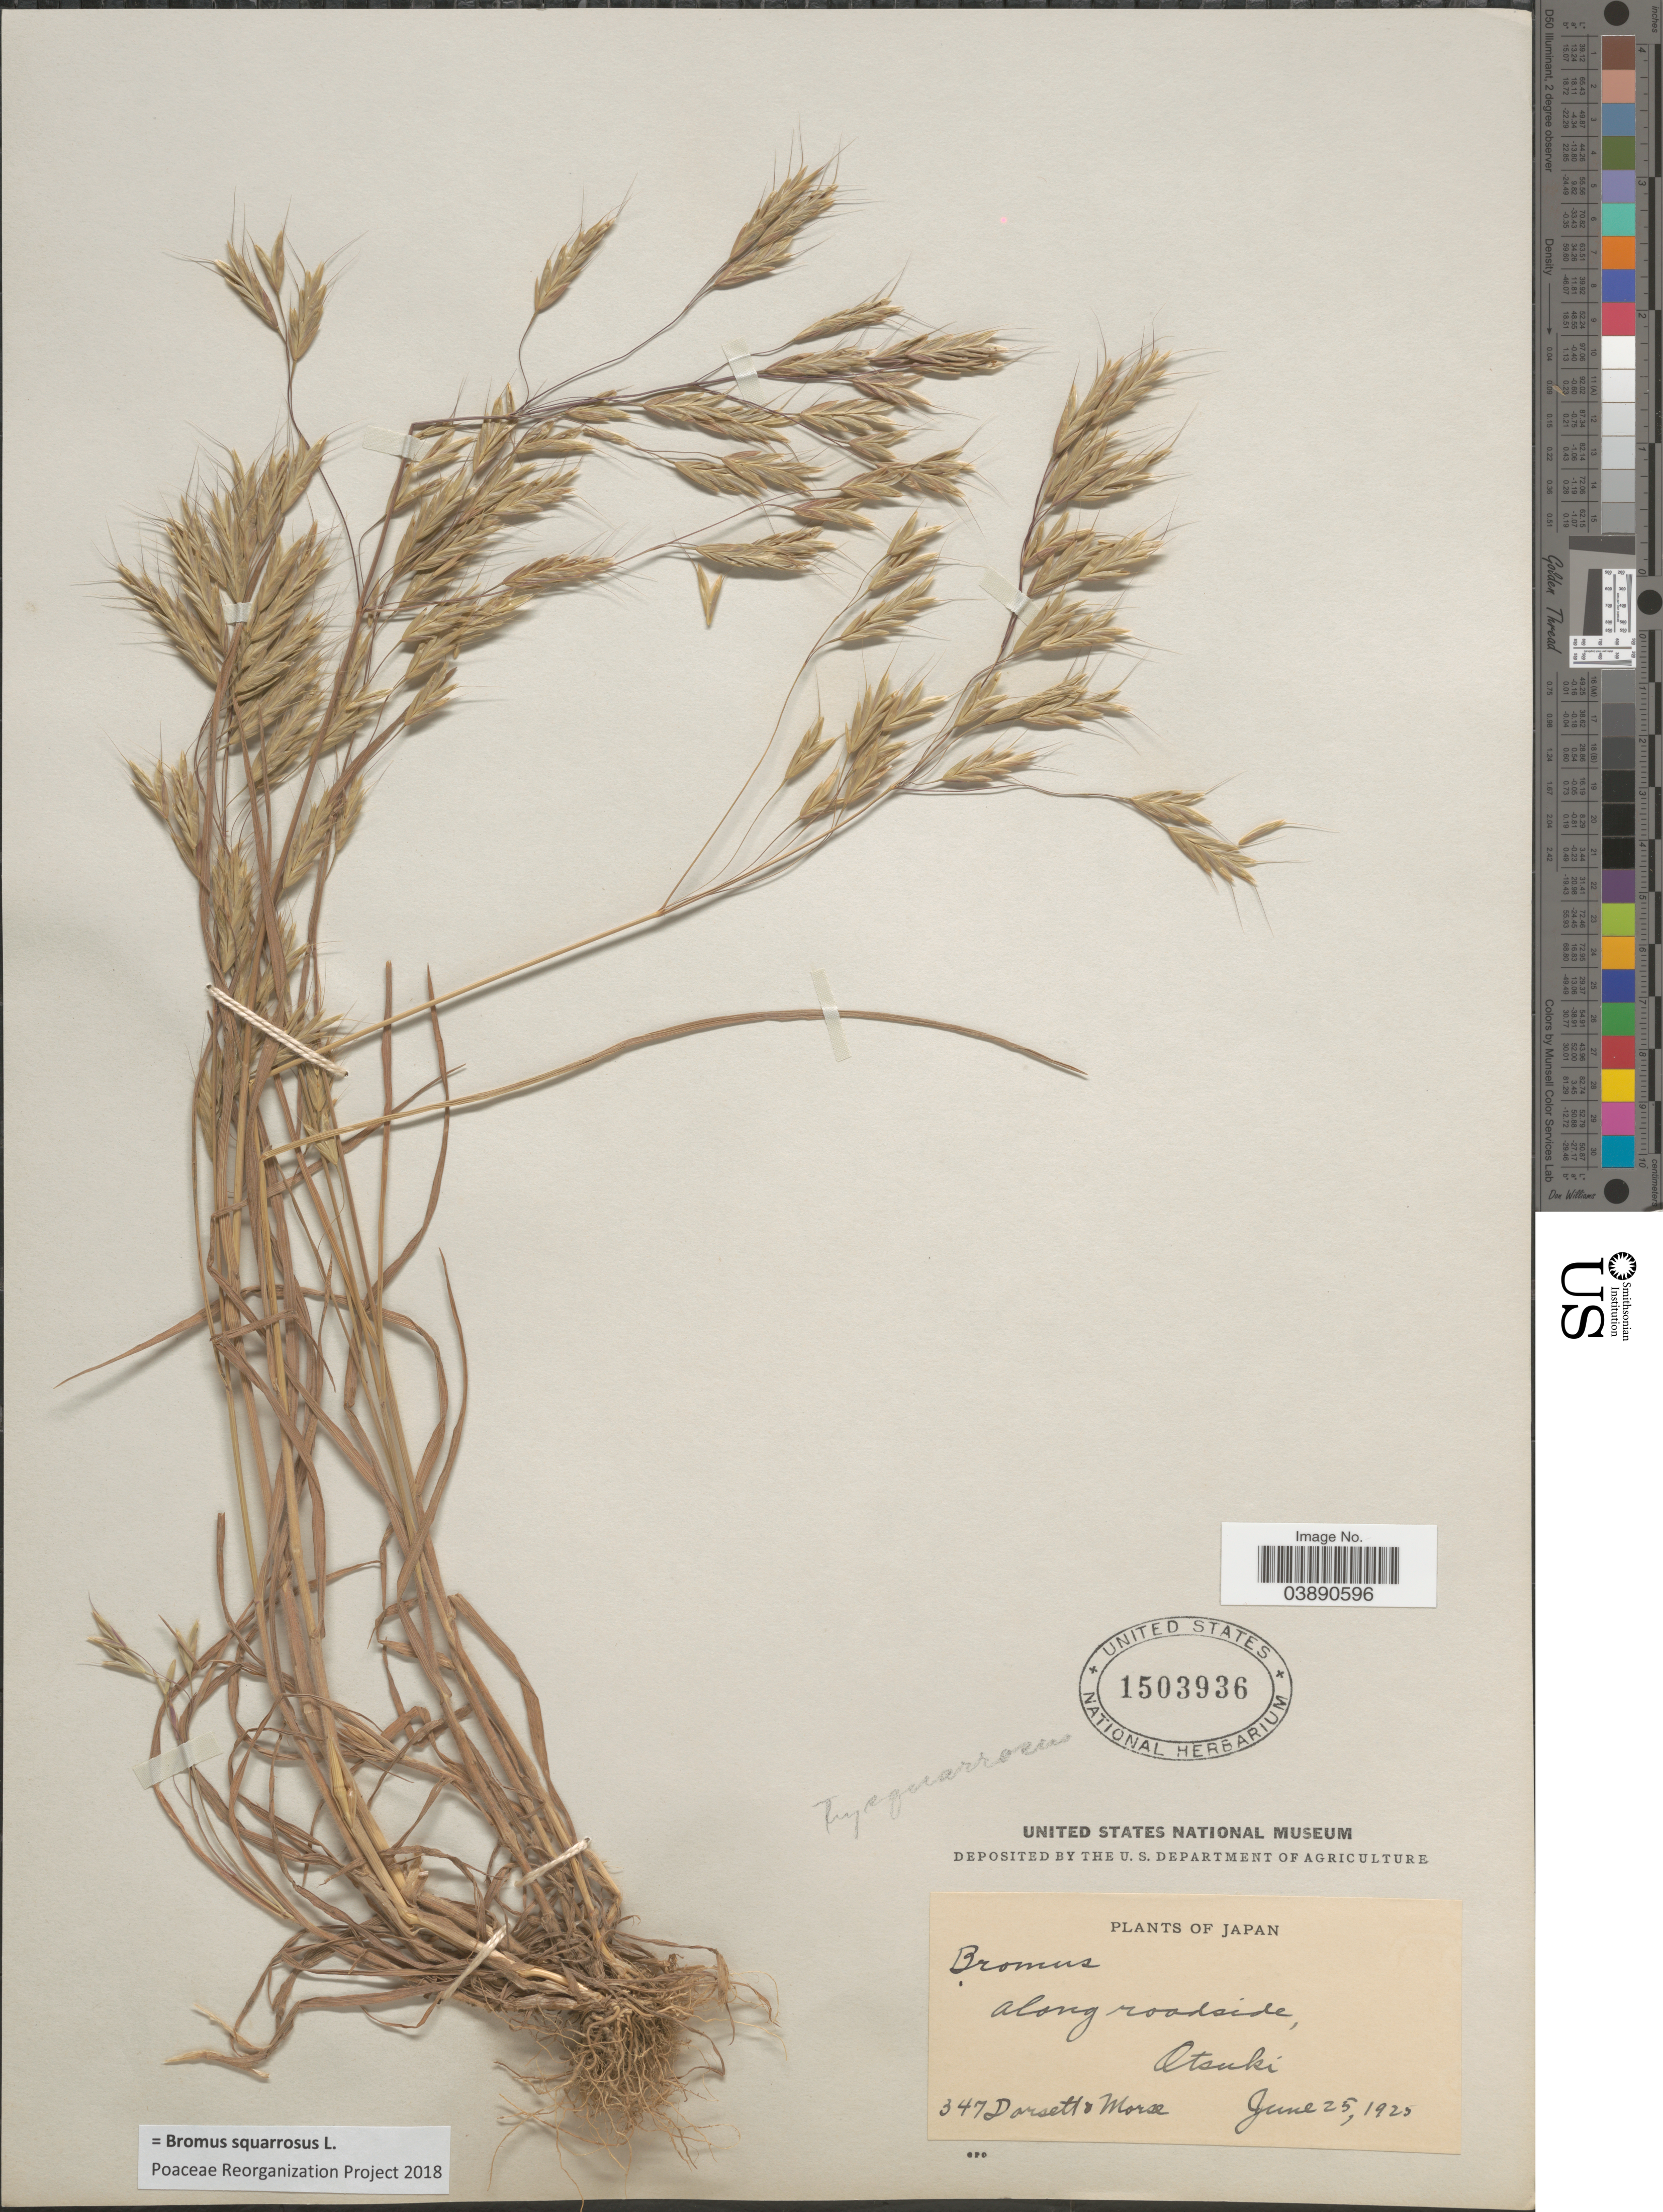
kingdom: Plantae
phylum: Tracheophyta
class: Liliopsida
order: Poales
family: Poaceae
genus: Bromus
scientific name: Bromus squarrosus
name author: L.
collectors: -- Dorsett & -. Morse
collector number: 347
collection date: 1925-06-25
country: Japan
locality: Along roadside, Otsuki.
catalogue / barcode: US 1503936